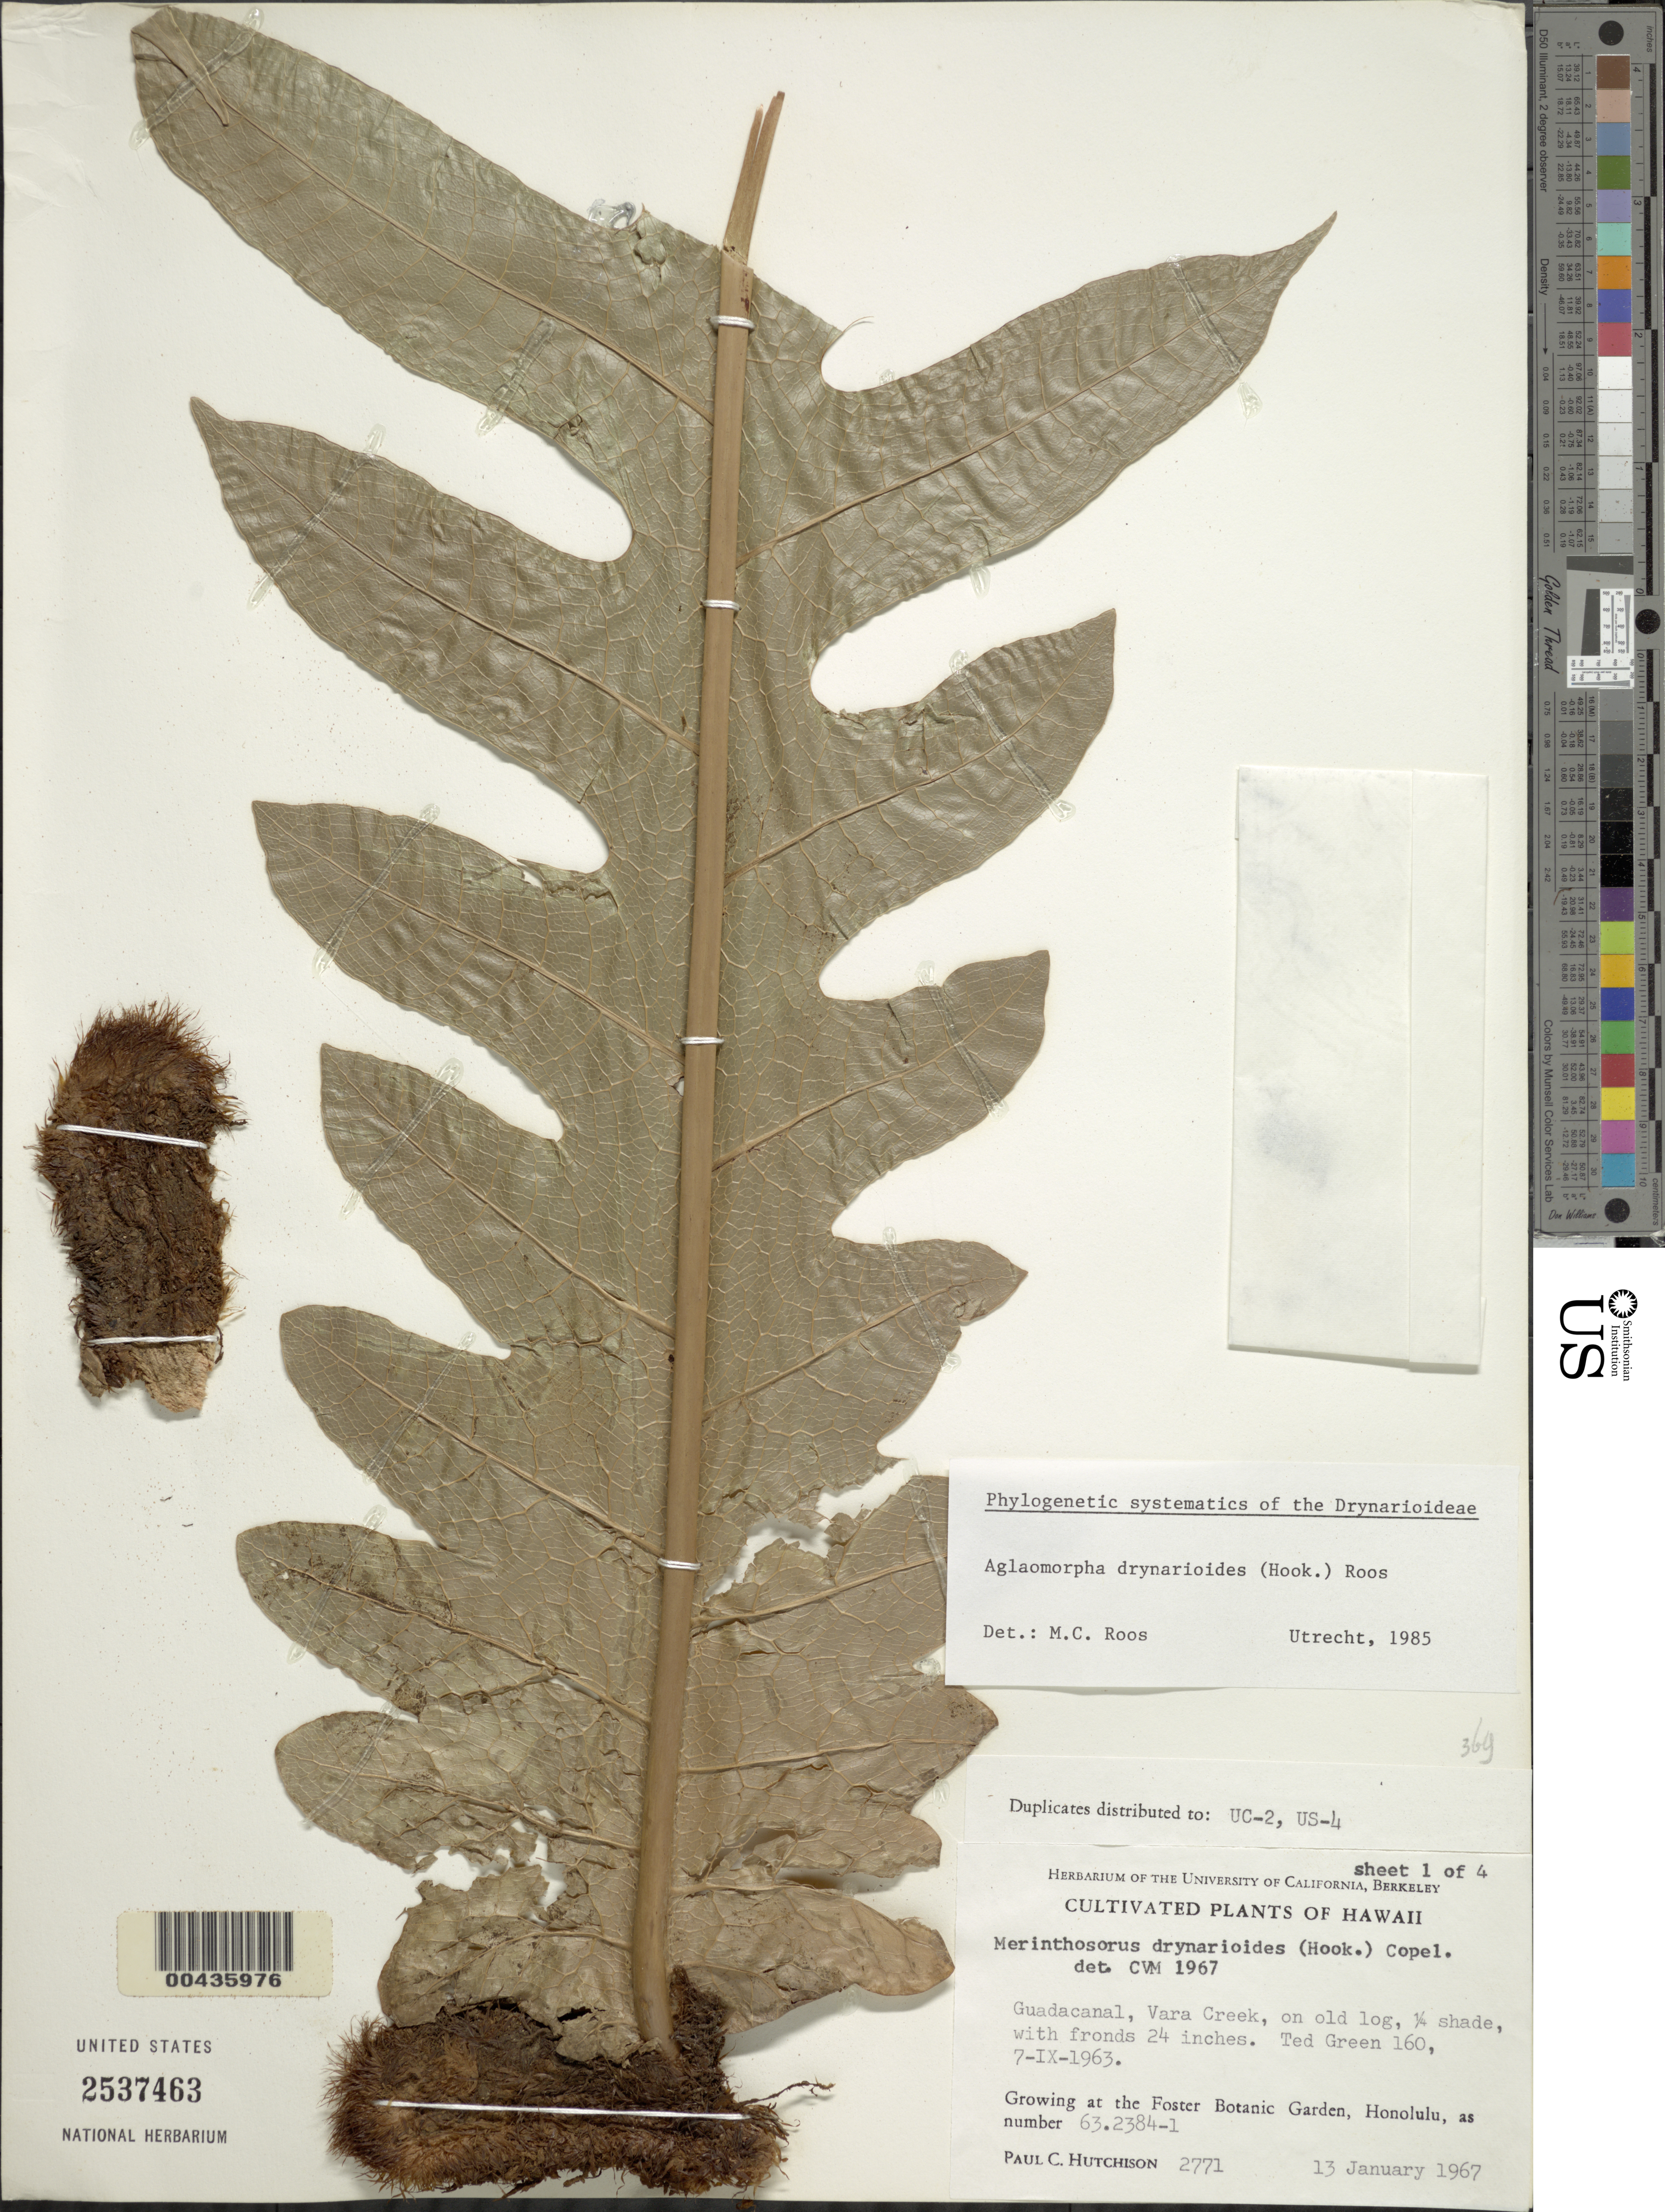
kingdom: Plantae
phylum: Tracheophyta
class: Polypodiopsida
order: Polypodiales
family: Polypodiaceae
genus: Aglaomorpha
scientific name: Aglaomorpha drynarioides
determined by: Roos, M. C.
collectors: P. C. Hutchison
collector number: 2771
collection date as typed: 13 Jan 1967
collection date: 1967-01-13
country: United States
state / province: Hawaii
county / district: Honolulu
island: Oahu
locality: Guadacanal, Vara Creek; growing at the Foster Botanic Garden, Honolulu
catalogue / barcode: US 2537463